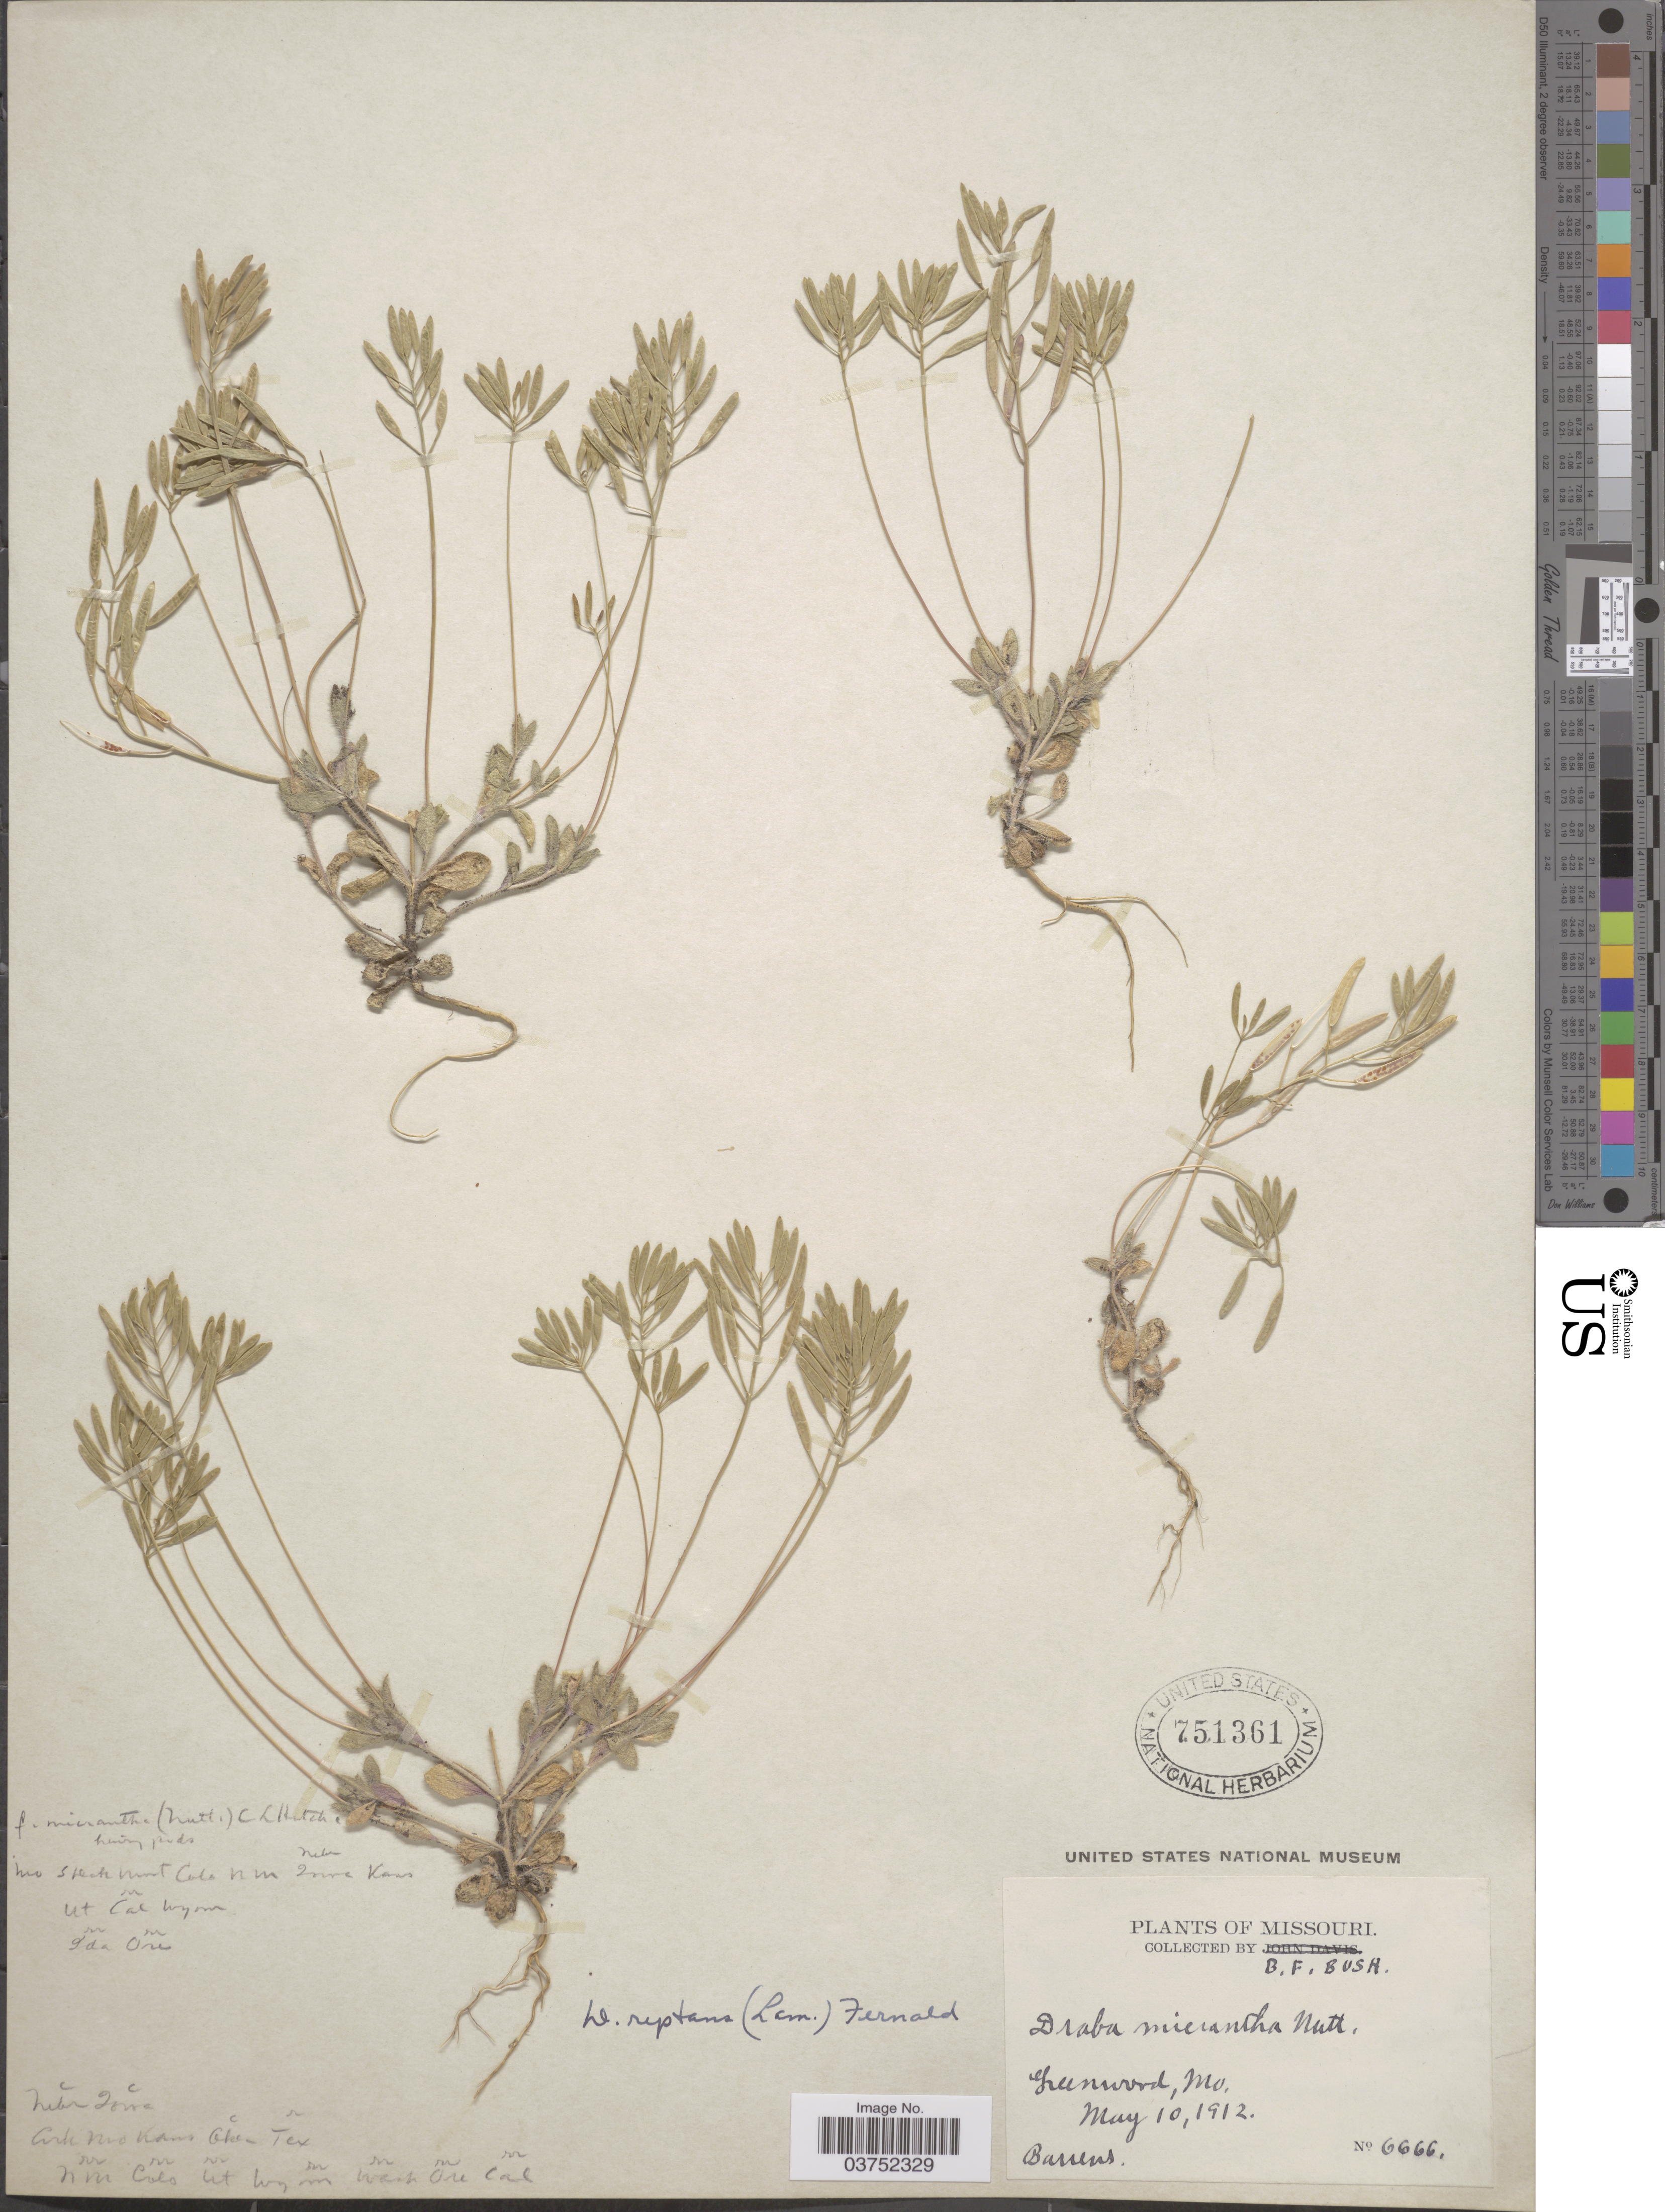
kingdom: Plantae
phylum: Tracheophyta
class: Magnoliopsida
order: Brassicales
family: Brassicaceae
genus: Draba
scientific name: Draba reptans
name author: (Lam.) Fernald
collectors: B. F. Bush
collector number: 6666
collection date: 1912-05-10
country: United States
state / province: Missouri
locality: Greenwood.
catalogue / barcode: US 751361